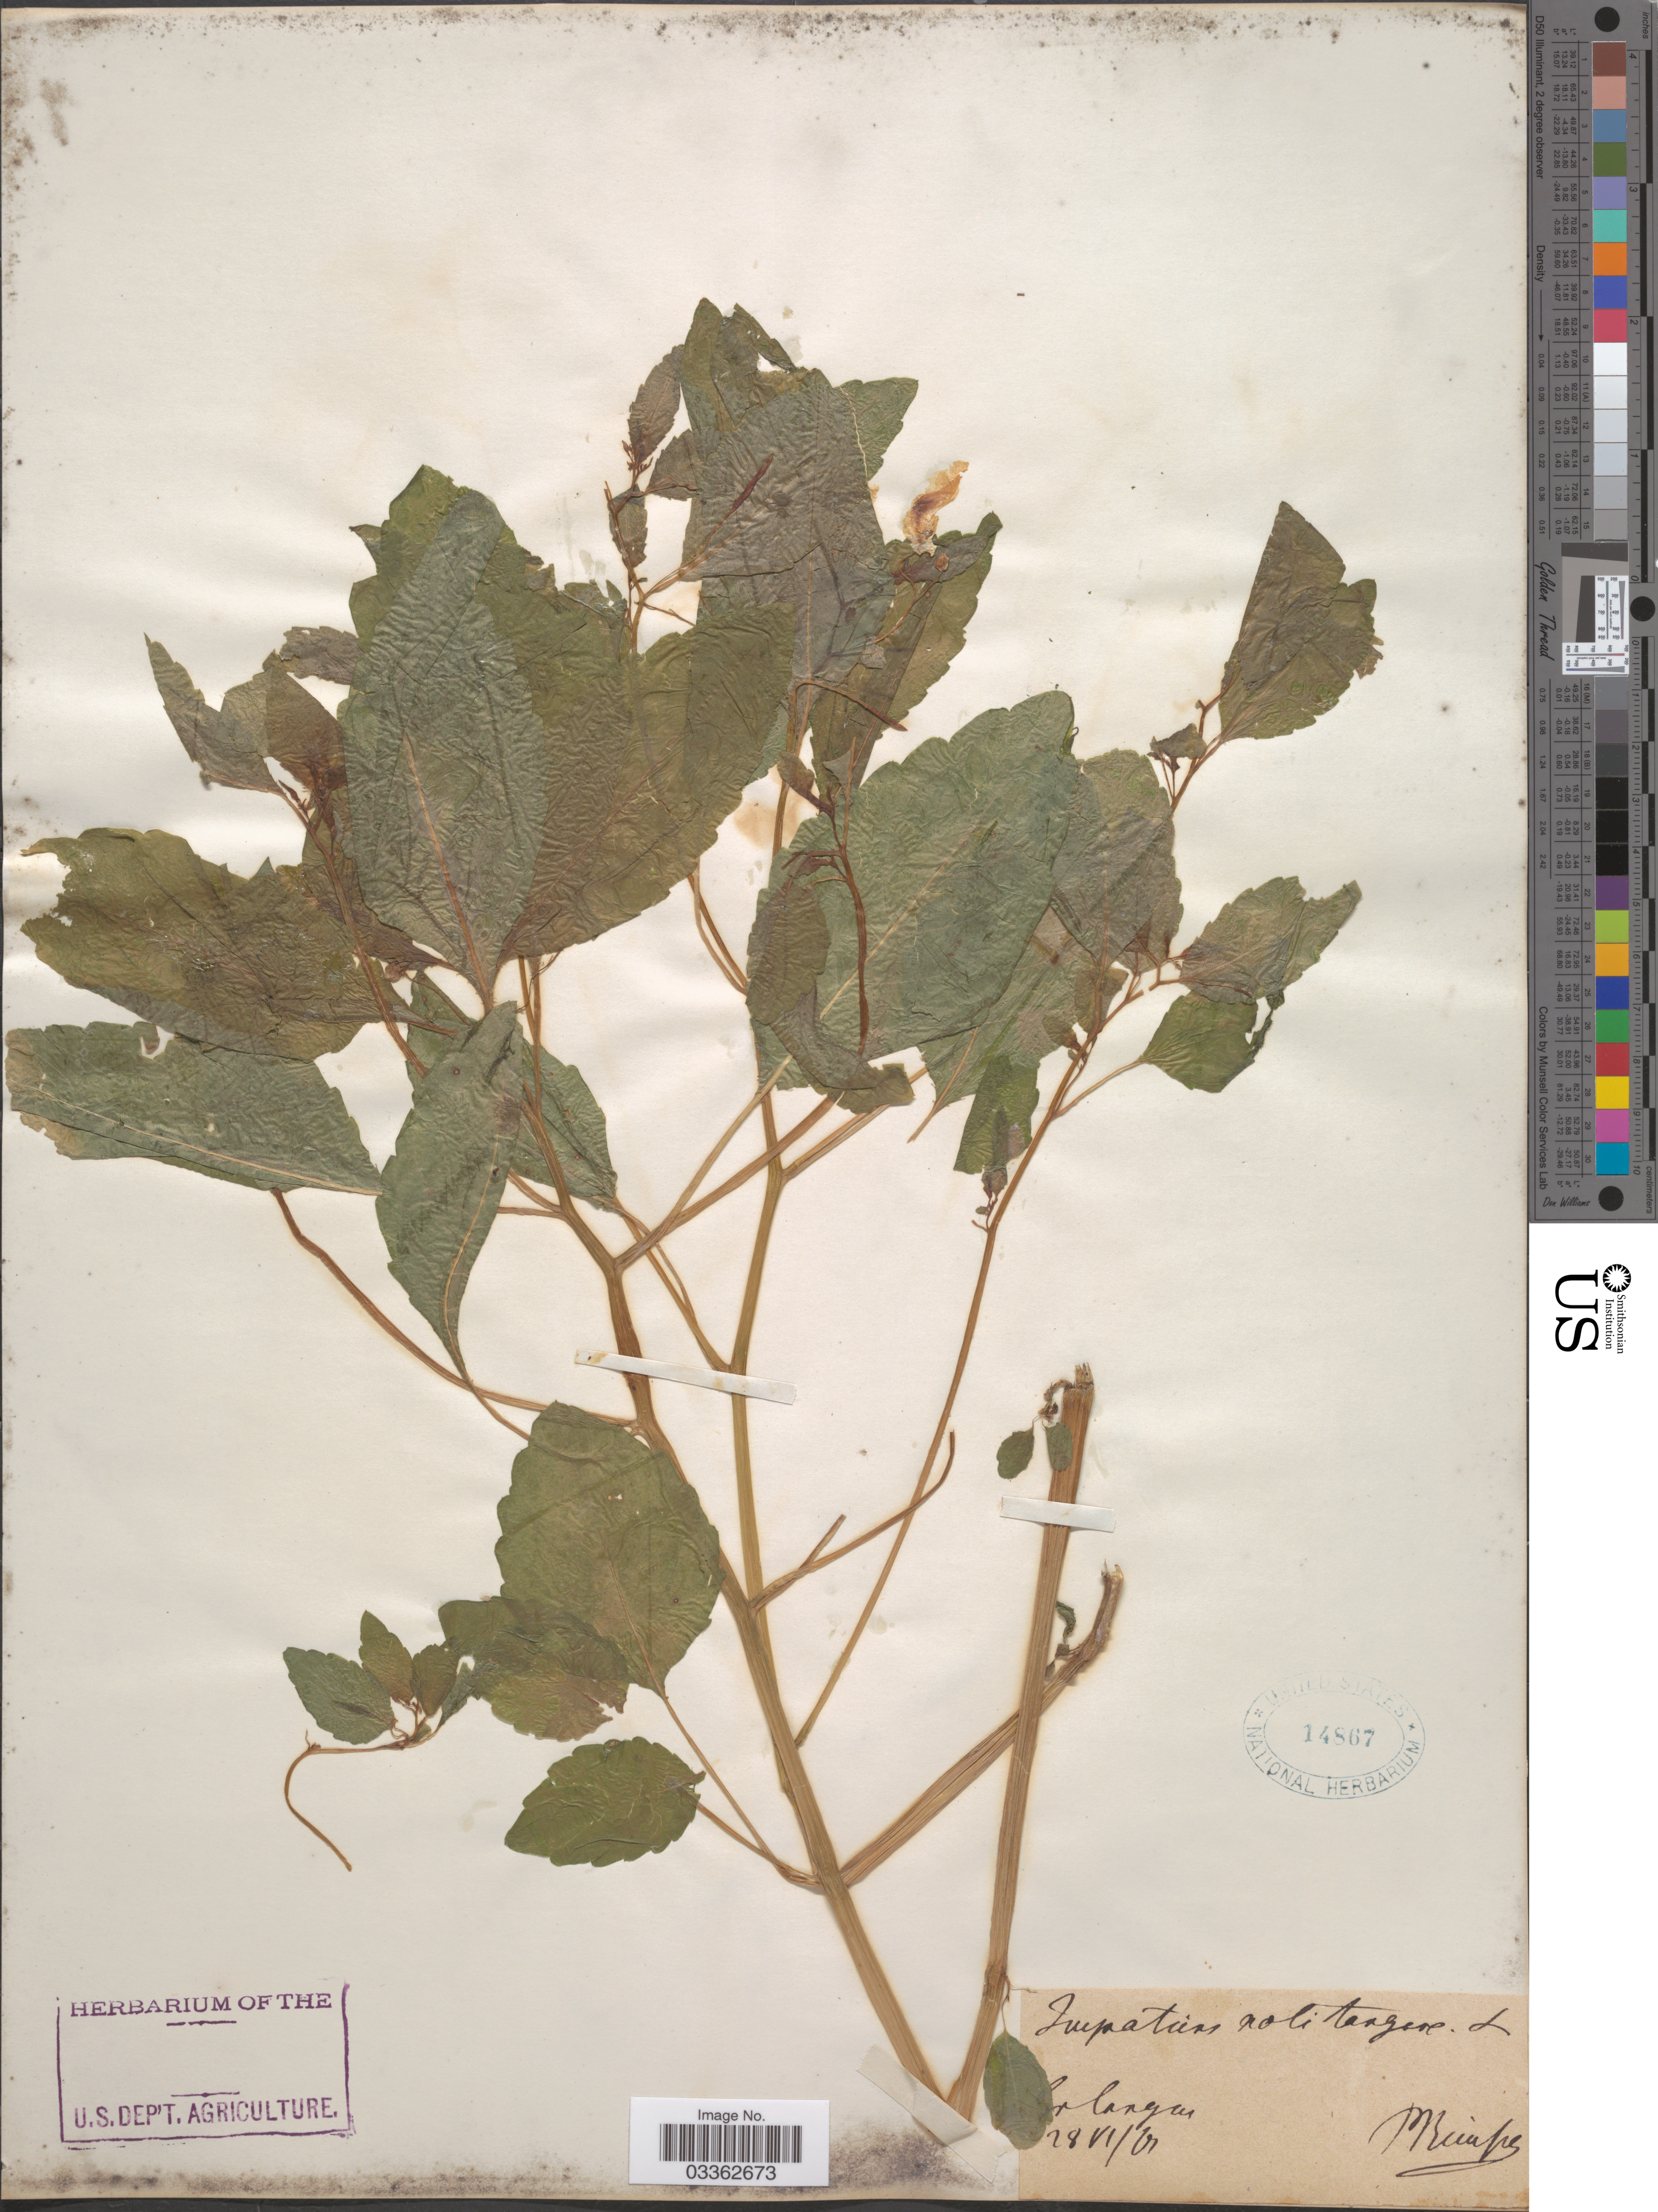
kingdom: Plantae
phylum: Tracheophyta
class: Magnoliopsida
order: Ericales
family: Balsaminaceae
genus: Impatiens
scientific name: Impatiens noli-tangere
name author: L.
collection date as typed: Transcribed d/m/y: 28/6/61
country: Germany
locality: Erlangen.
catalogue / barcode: US 14867